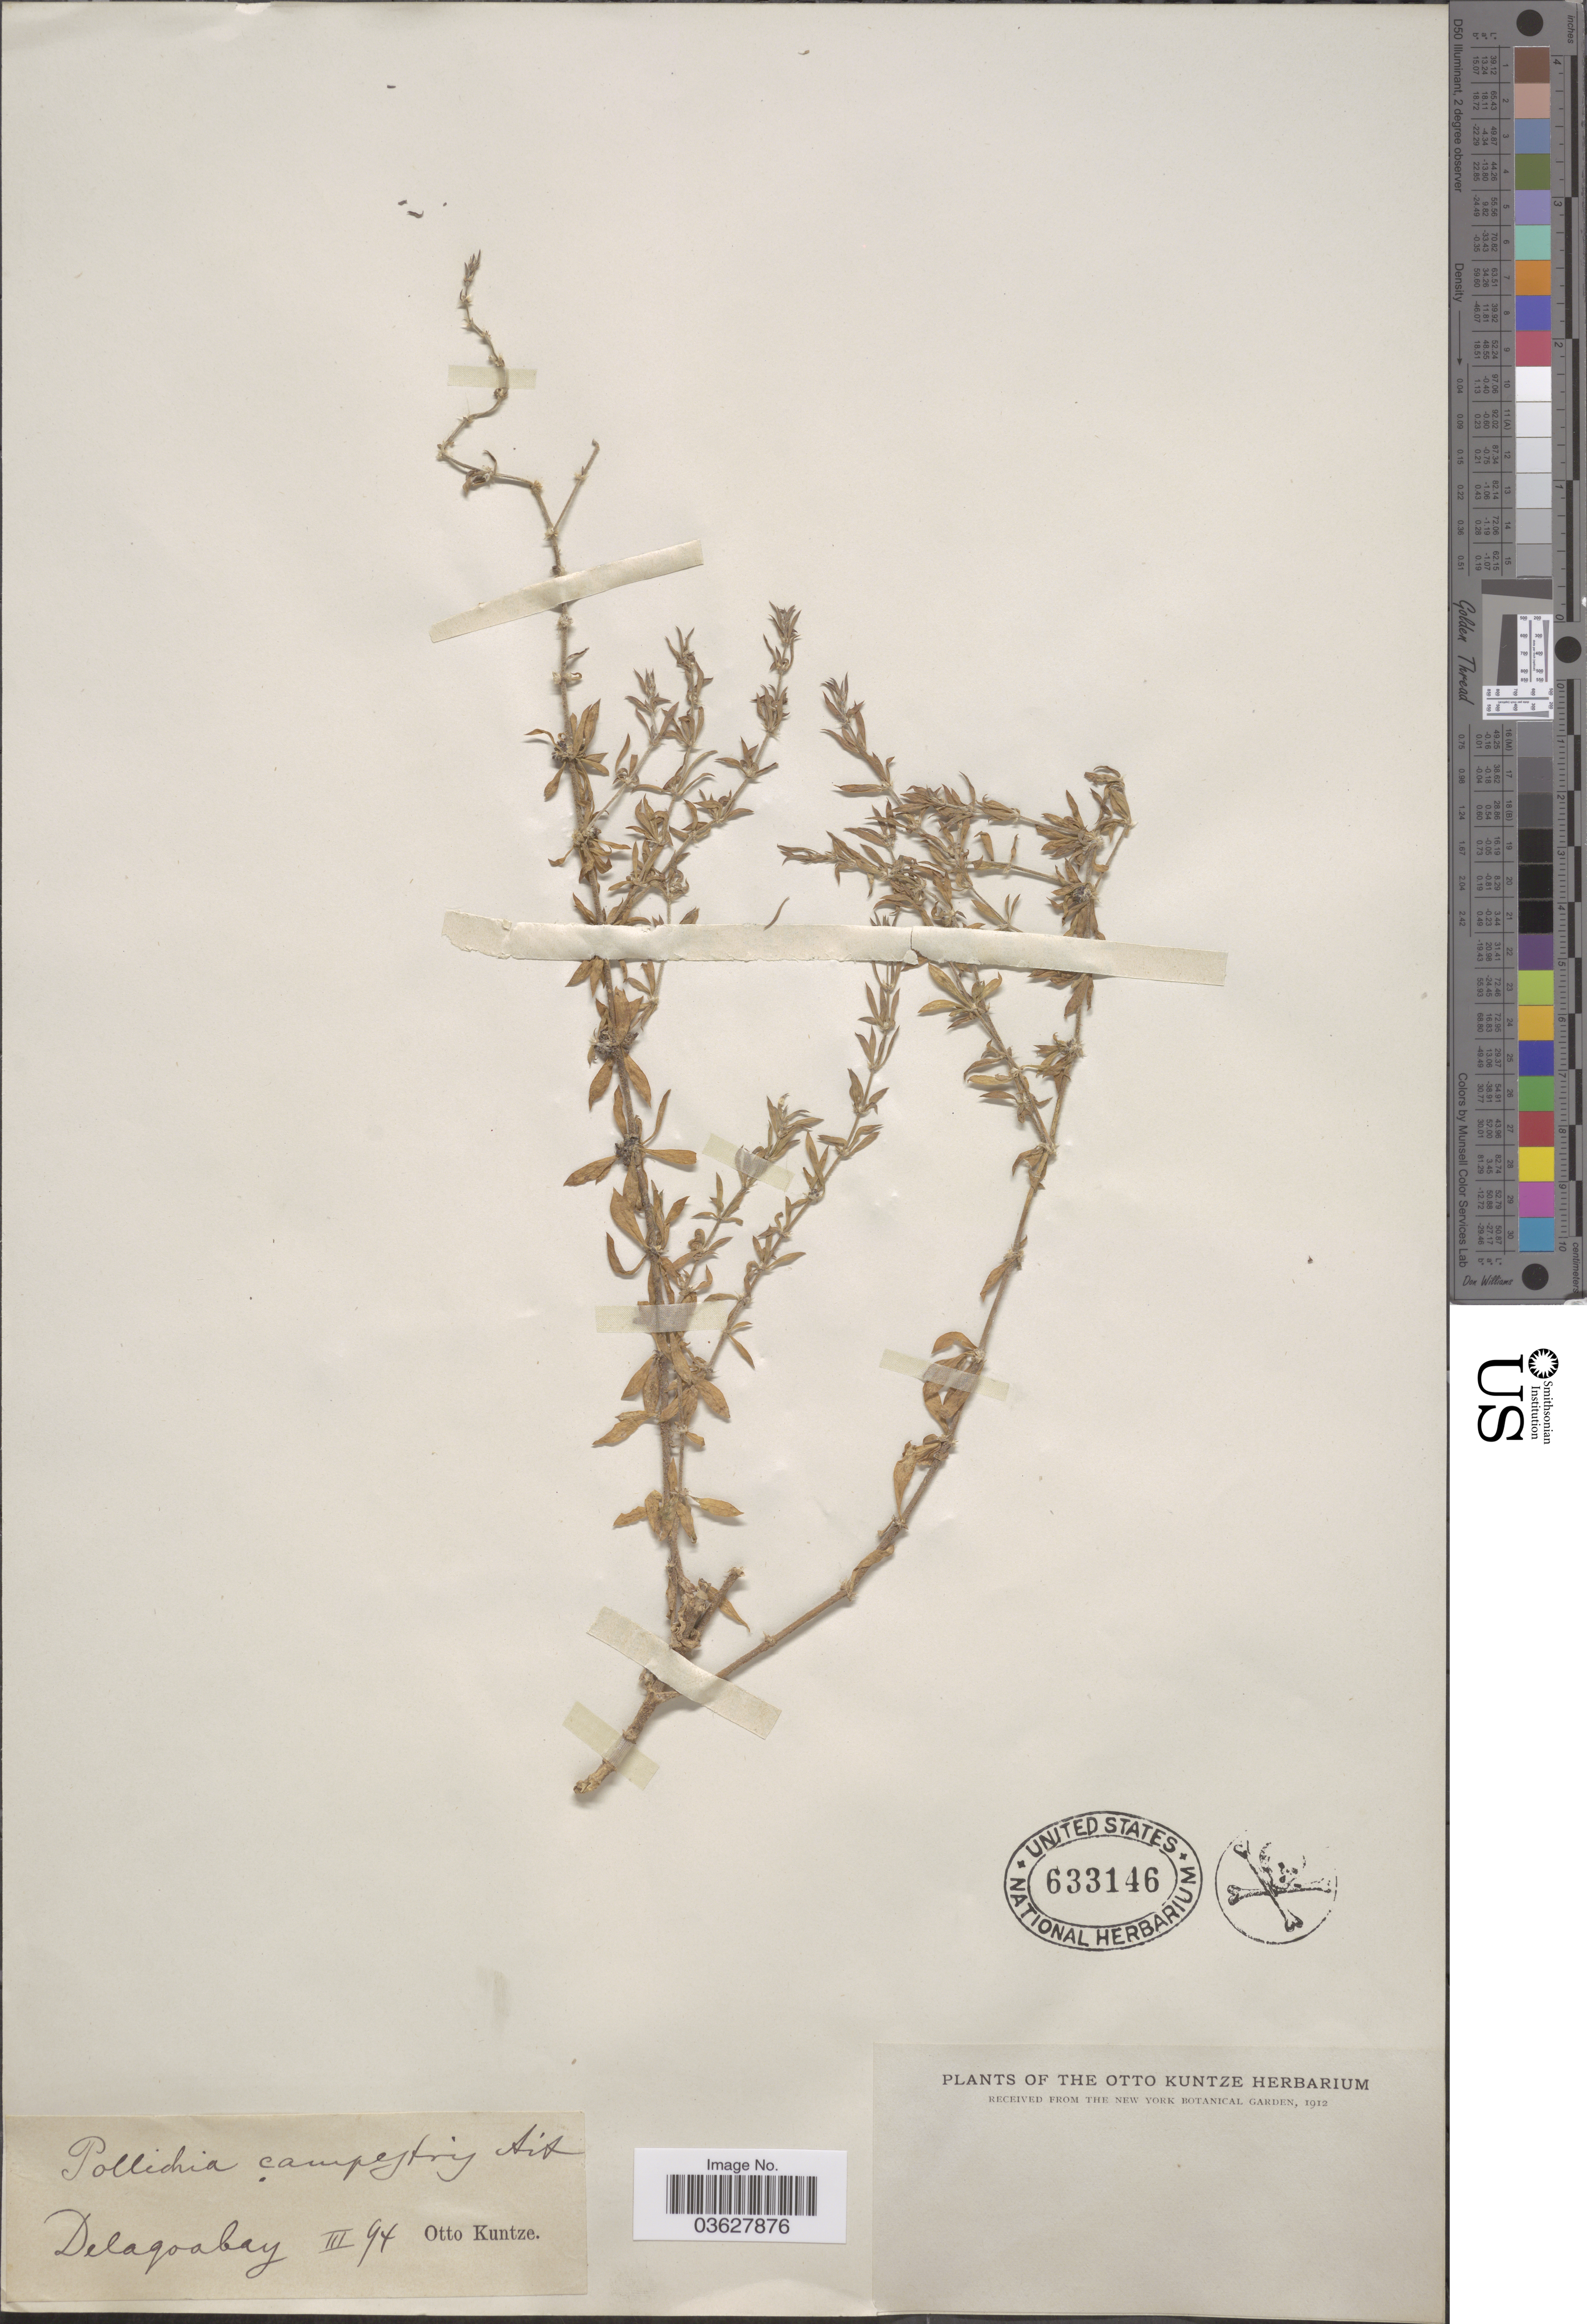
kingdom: Plantae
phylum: Tracheophyta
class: Magnoliopsida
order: Caryophyllales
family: Caryophyllaceae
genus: Pollichia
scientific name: Pollichia campestris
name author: Aiton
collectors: C.E.O. Kuntze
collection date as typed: Transcribed d/m/y: /3/94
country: Mozambique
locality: Delagoabay.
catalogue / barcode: US 633146